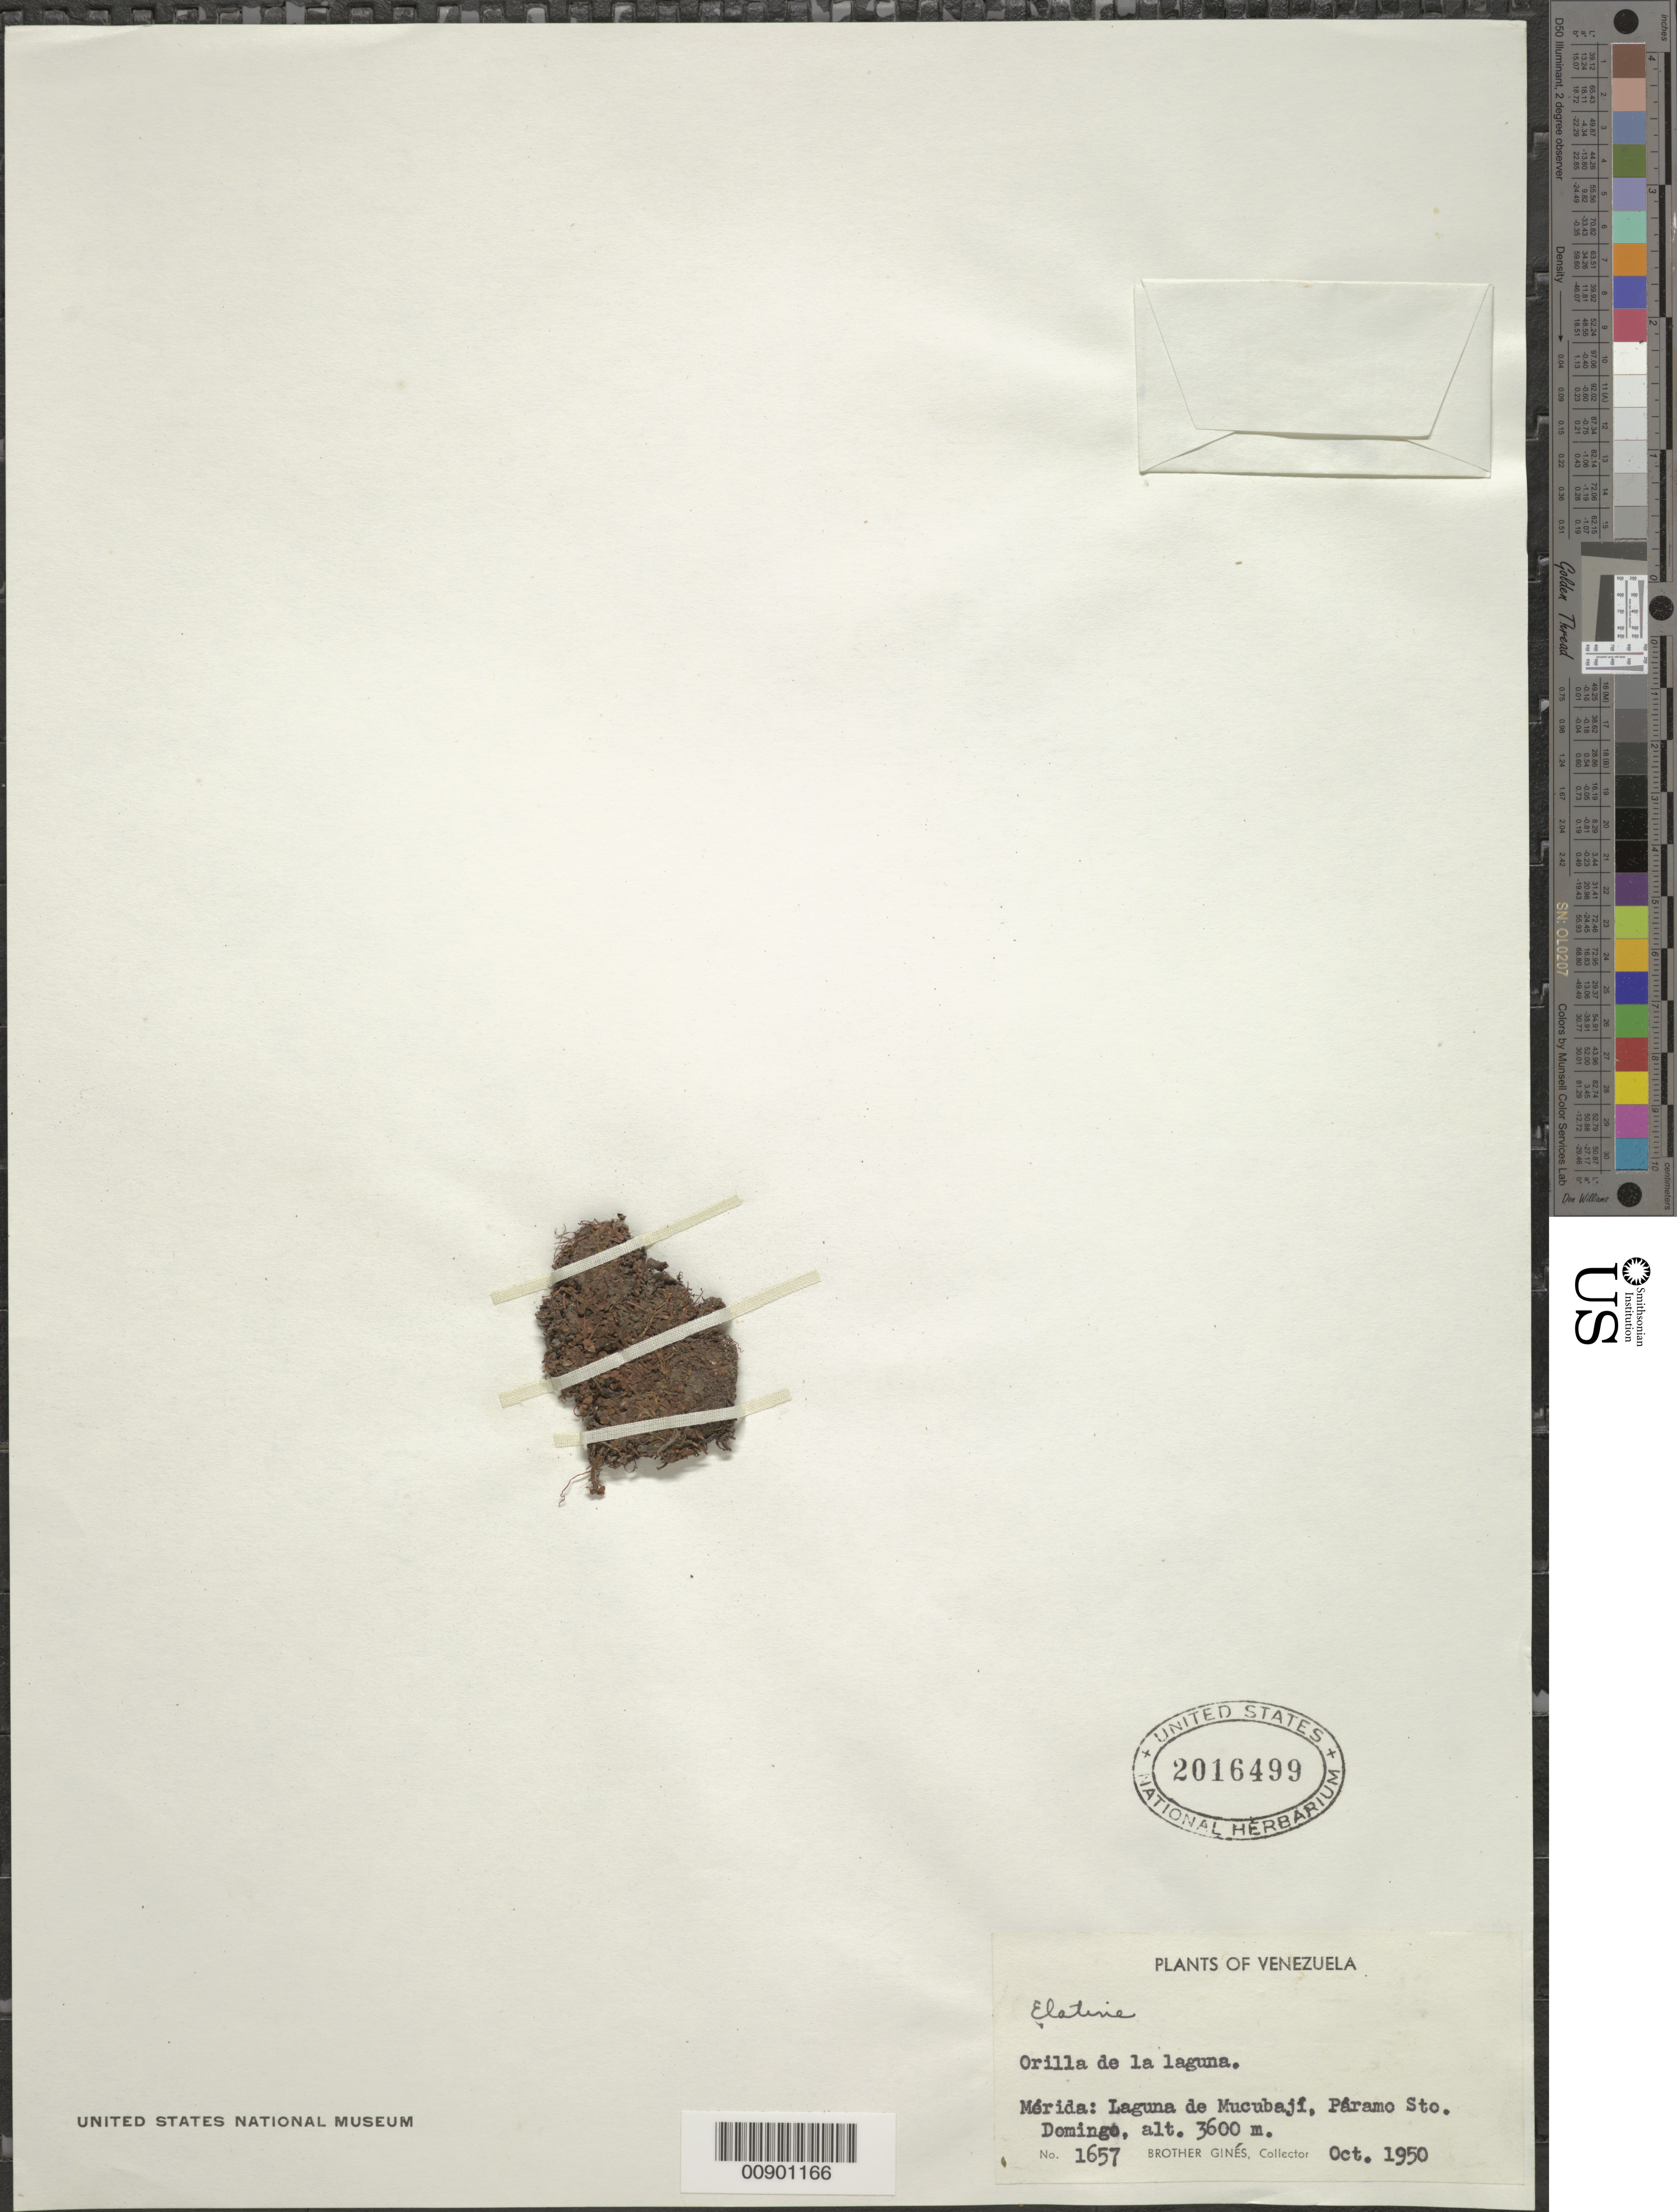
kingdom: Plantae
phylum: Tracheophyta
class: Magnoliopsida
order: Malpighiales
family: Elatinaceae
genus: Elatine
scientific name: Elatine sp.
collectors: Bro. Gines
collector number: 1657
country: Venezuela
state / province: Mérida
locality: Orilla de la laguna, Laguna de Mucubajf, Paramo Santo Domingo.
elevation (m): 3600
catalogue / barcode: US 2016499